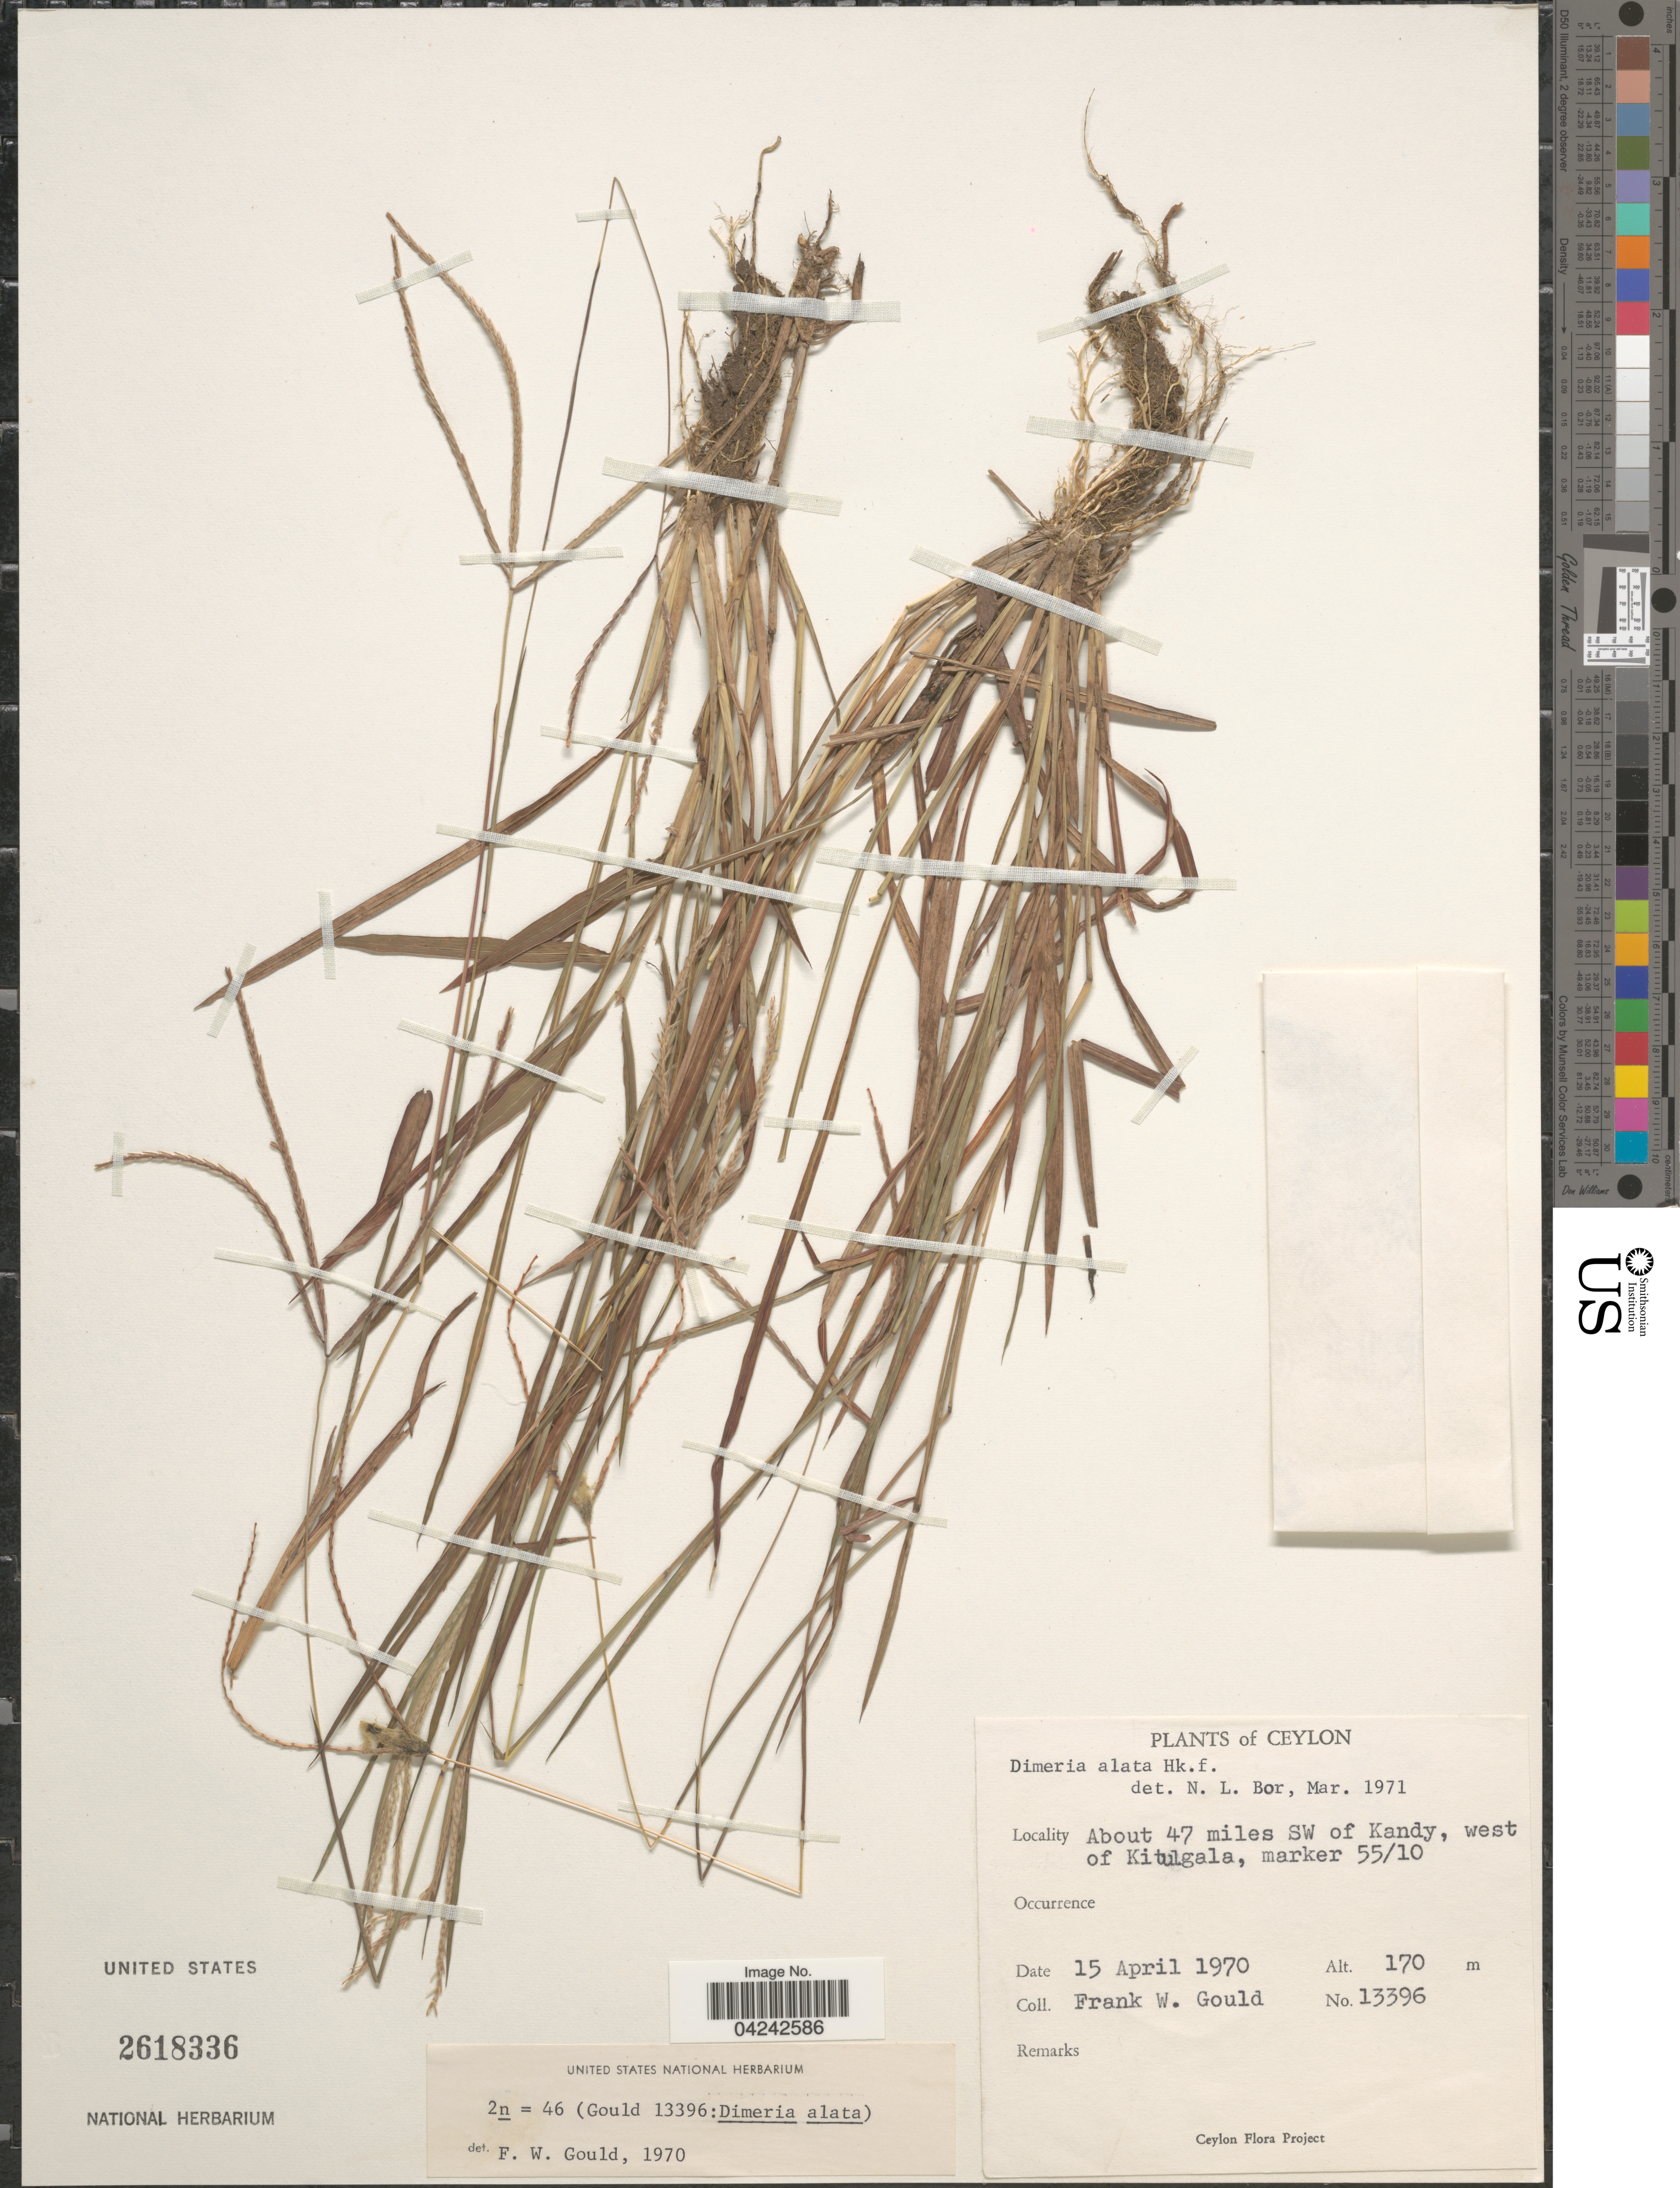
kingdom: Plantae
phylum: Tracheophyta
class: Liliopsida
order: Poales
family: Poaceae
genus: Dimeria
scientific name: Dimeria lehmannii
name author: Hack.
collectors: F. W. Gould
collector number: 13396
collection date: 1970-04-15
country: Sri Lanka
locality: Ceylon. About 47 miles SW of Kandy, west of Kitulgala, marker 55/10.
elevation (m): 170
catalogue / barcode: US 2618336